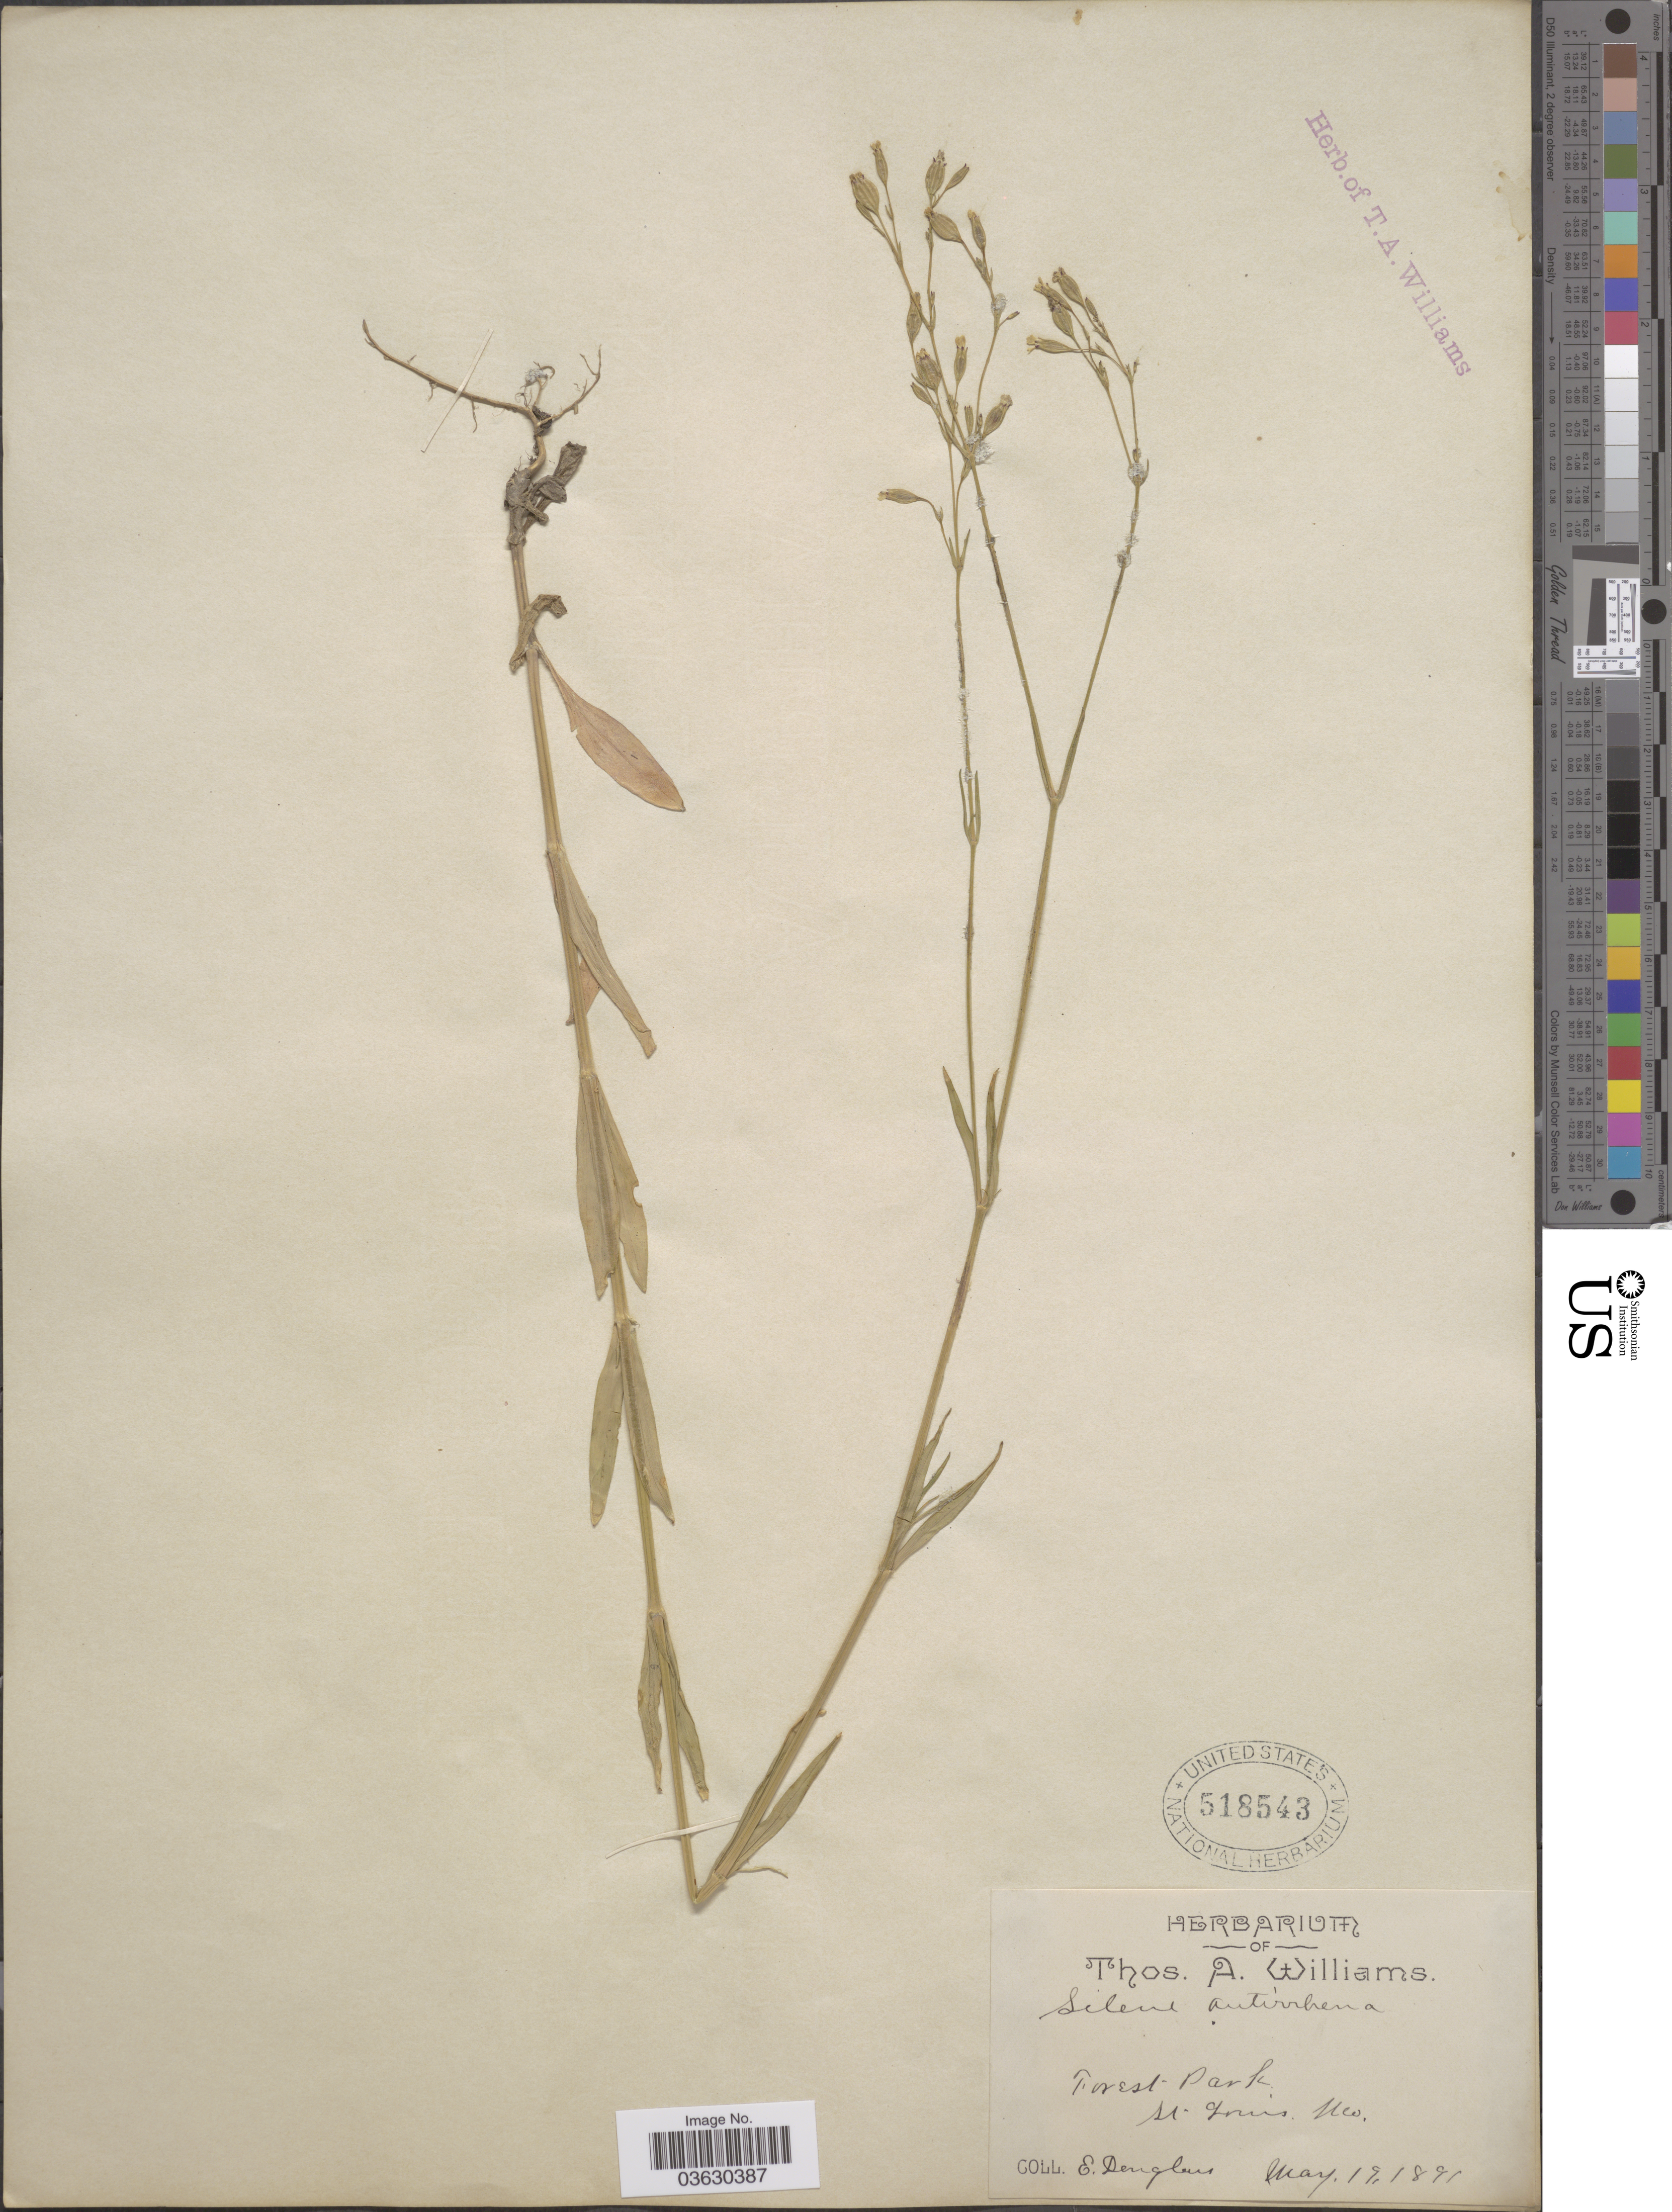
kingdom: Plantae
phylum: Tracheophyta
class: Magnoliopsida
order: Caryophyllales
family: Caryophyllaceae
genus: Silene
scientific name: Silene antirrhina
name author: L.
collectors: E. Douglas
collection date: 1891-05-19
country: United States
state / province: Missouri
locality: Forest Park. St. Louis.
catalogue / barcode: US 518543